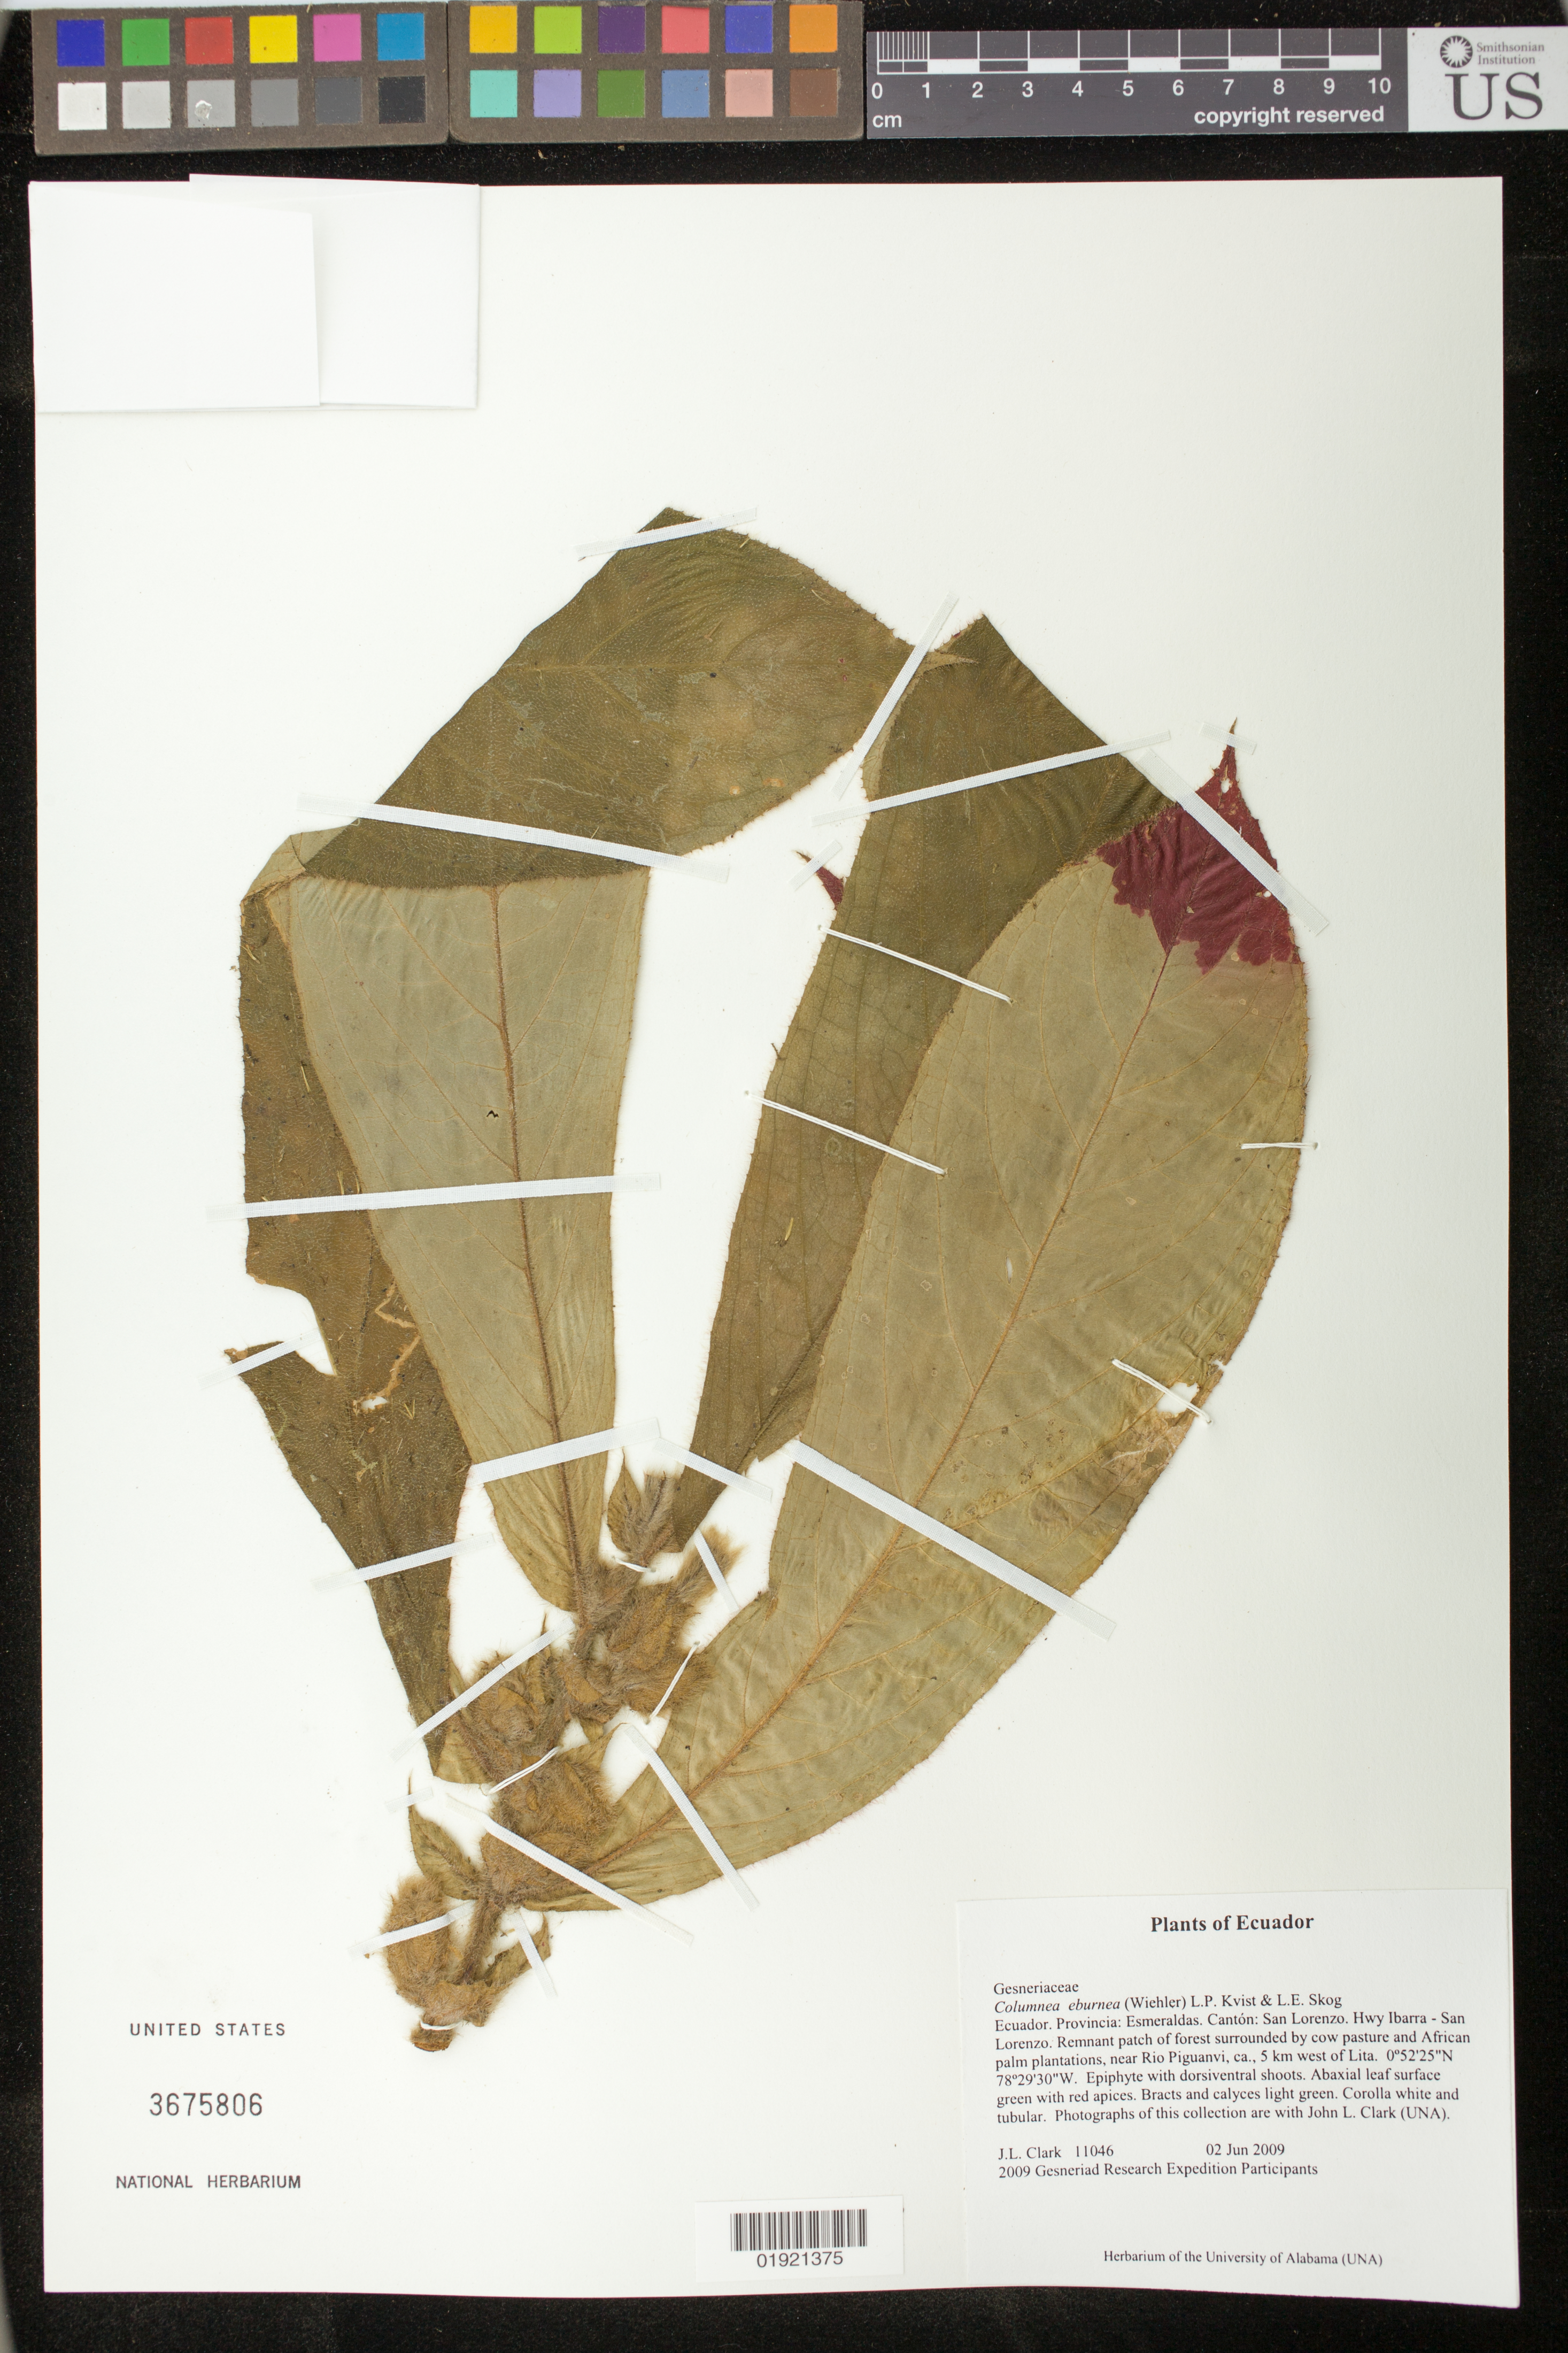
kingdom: Plantae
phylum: Tracheophyta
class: Magnoliopsida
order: Lamiales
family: Gesneriaceae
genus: Columnea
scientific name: Columnea eburnea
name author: (Wiehler) L.P. Kvist & L.E. Skog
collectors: J. L. Clark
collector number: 11046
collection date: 2009-06-02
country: Ecuador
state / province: Esmeraldas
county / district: San Lorenzo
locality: Hwy San Lorenzo-Ibarra. Remnant patch of forest along small stream, surrounded by cow pasture and African palm plantations, near Rio Piguanvi, ca., 5 km west of Lita.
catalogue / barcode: US 3675806